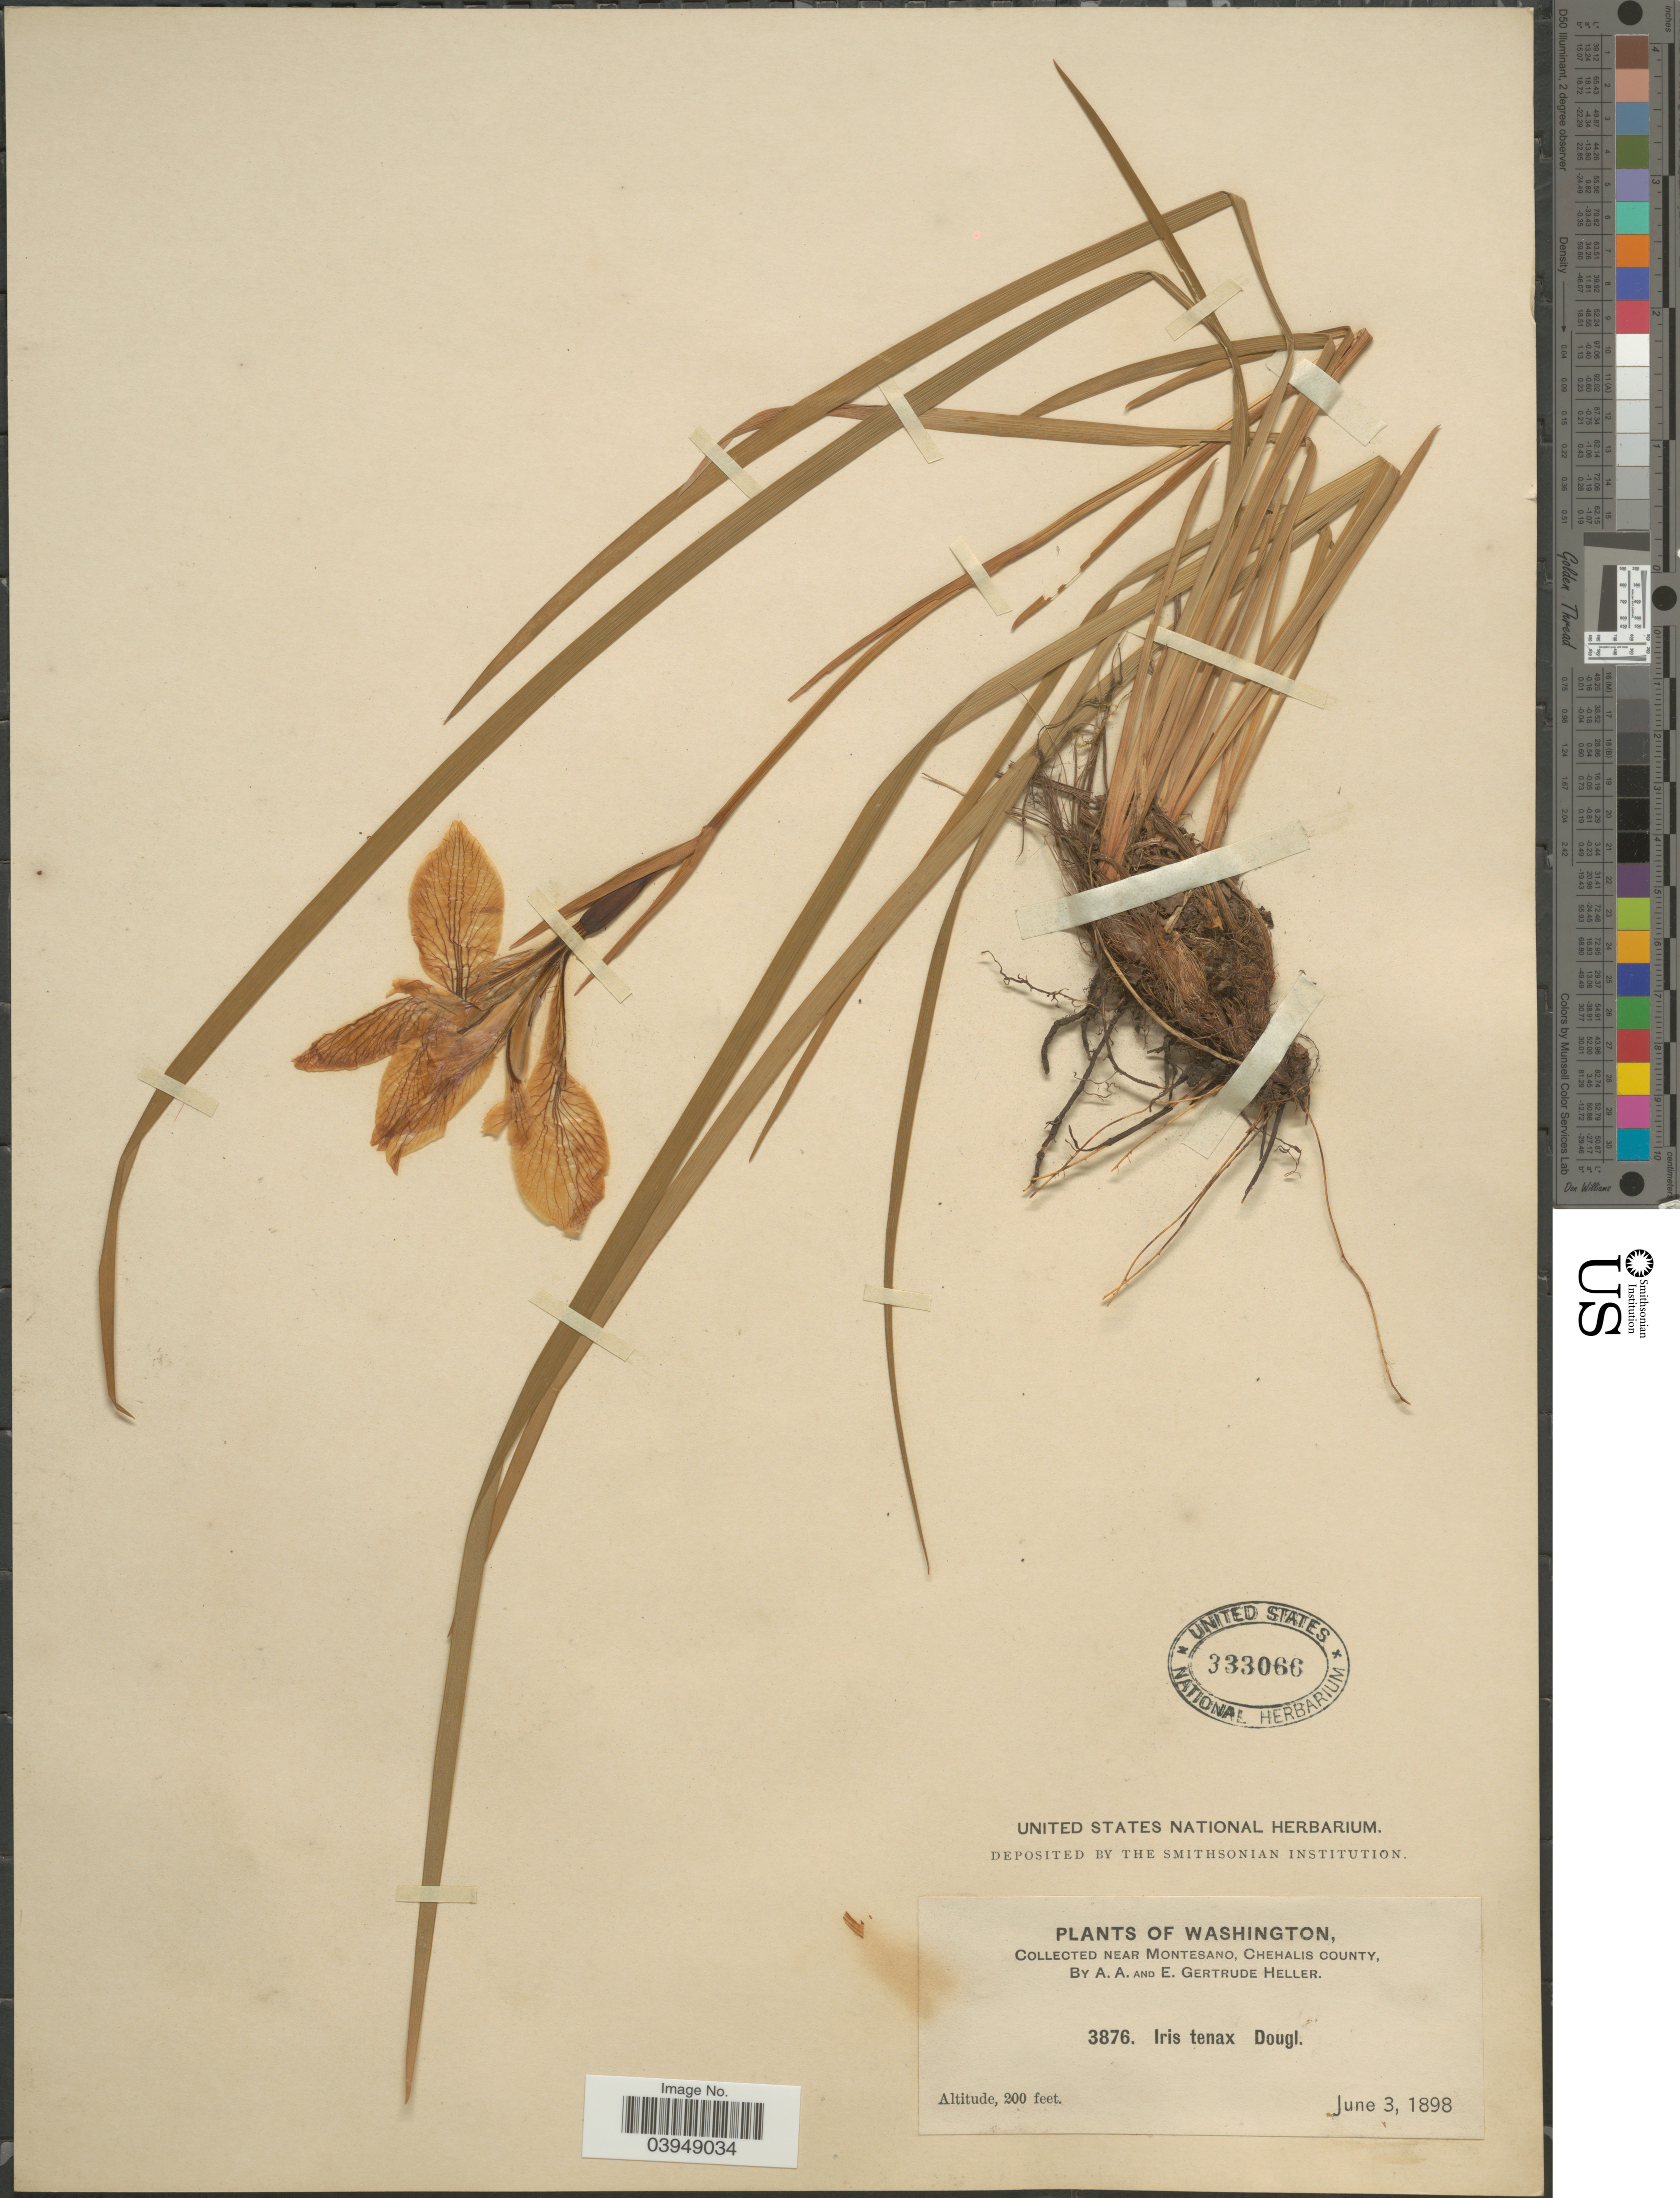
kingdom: Plantae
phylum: Tracheophyta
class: Liliopsida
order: Asparagales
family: Iridaceae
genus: Iris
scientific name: Iris tenax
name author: Douglas ex Lindl.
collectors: A. A. Heller & E. G. Heller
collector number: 3876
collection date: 1898-06-03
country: United States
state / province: Washington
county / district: Grays Harbor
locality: Near Montesano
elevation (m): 61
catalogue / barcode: US 333066